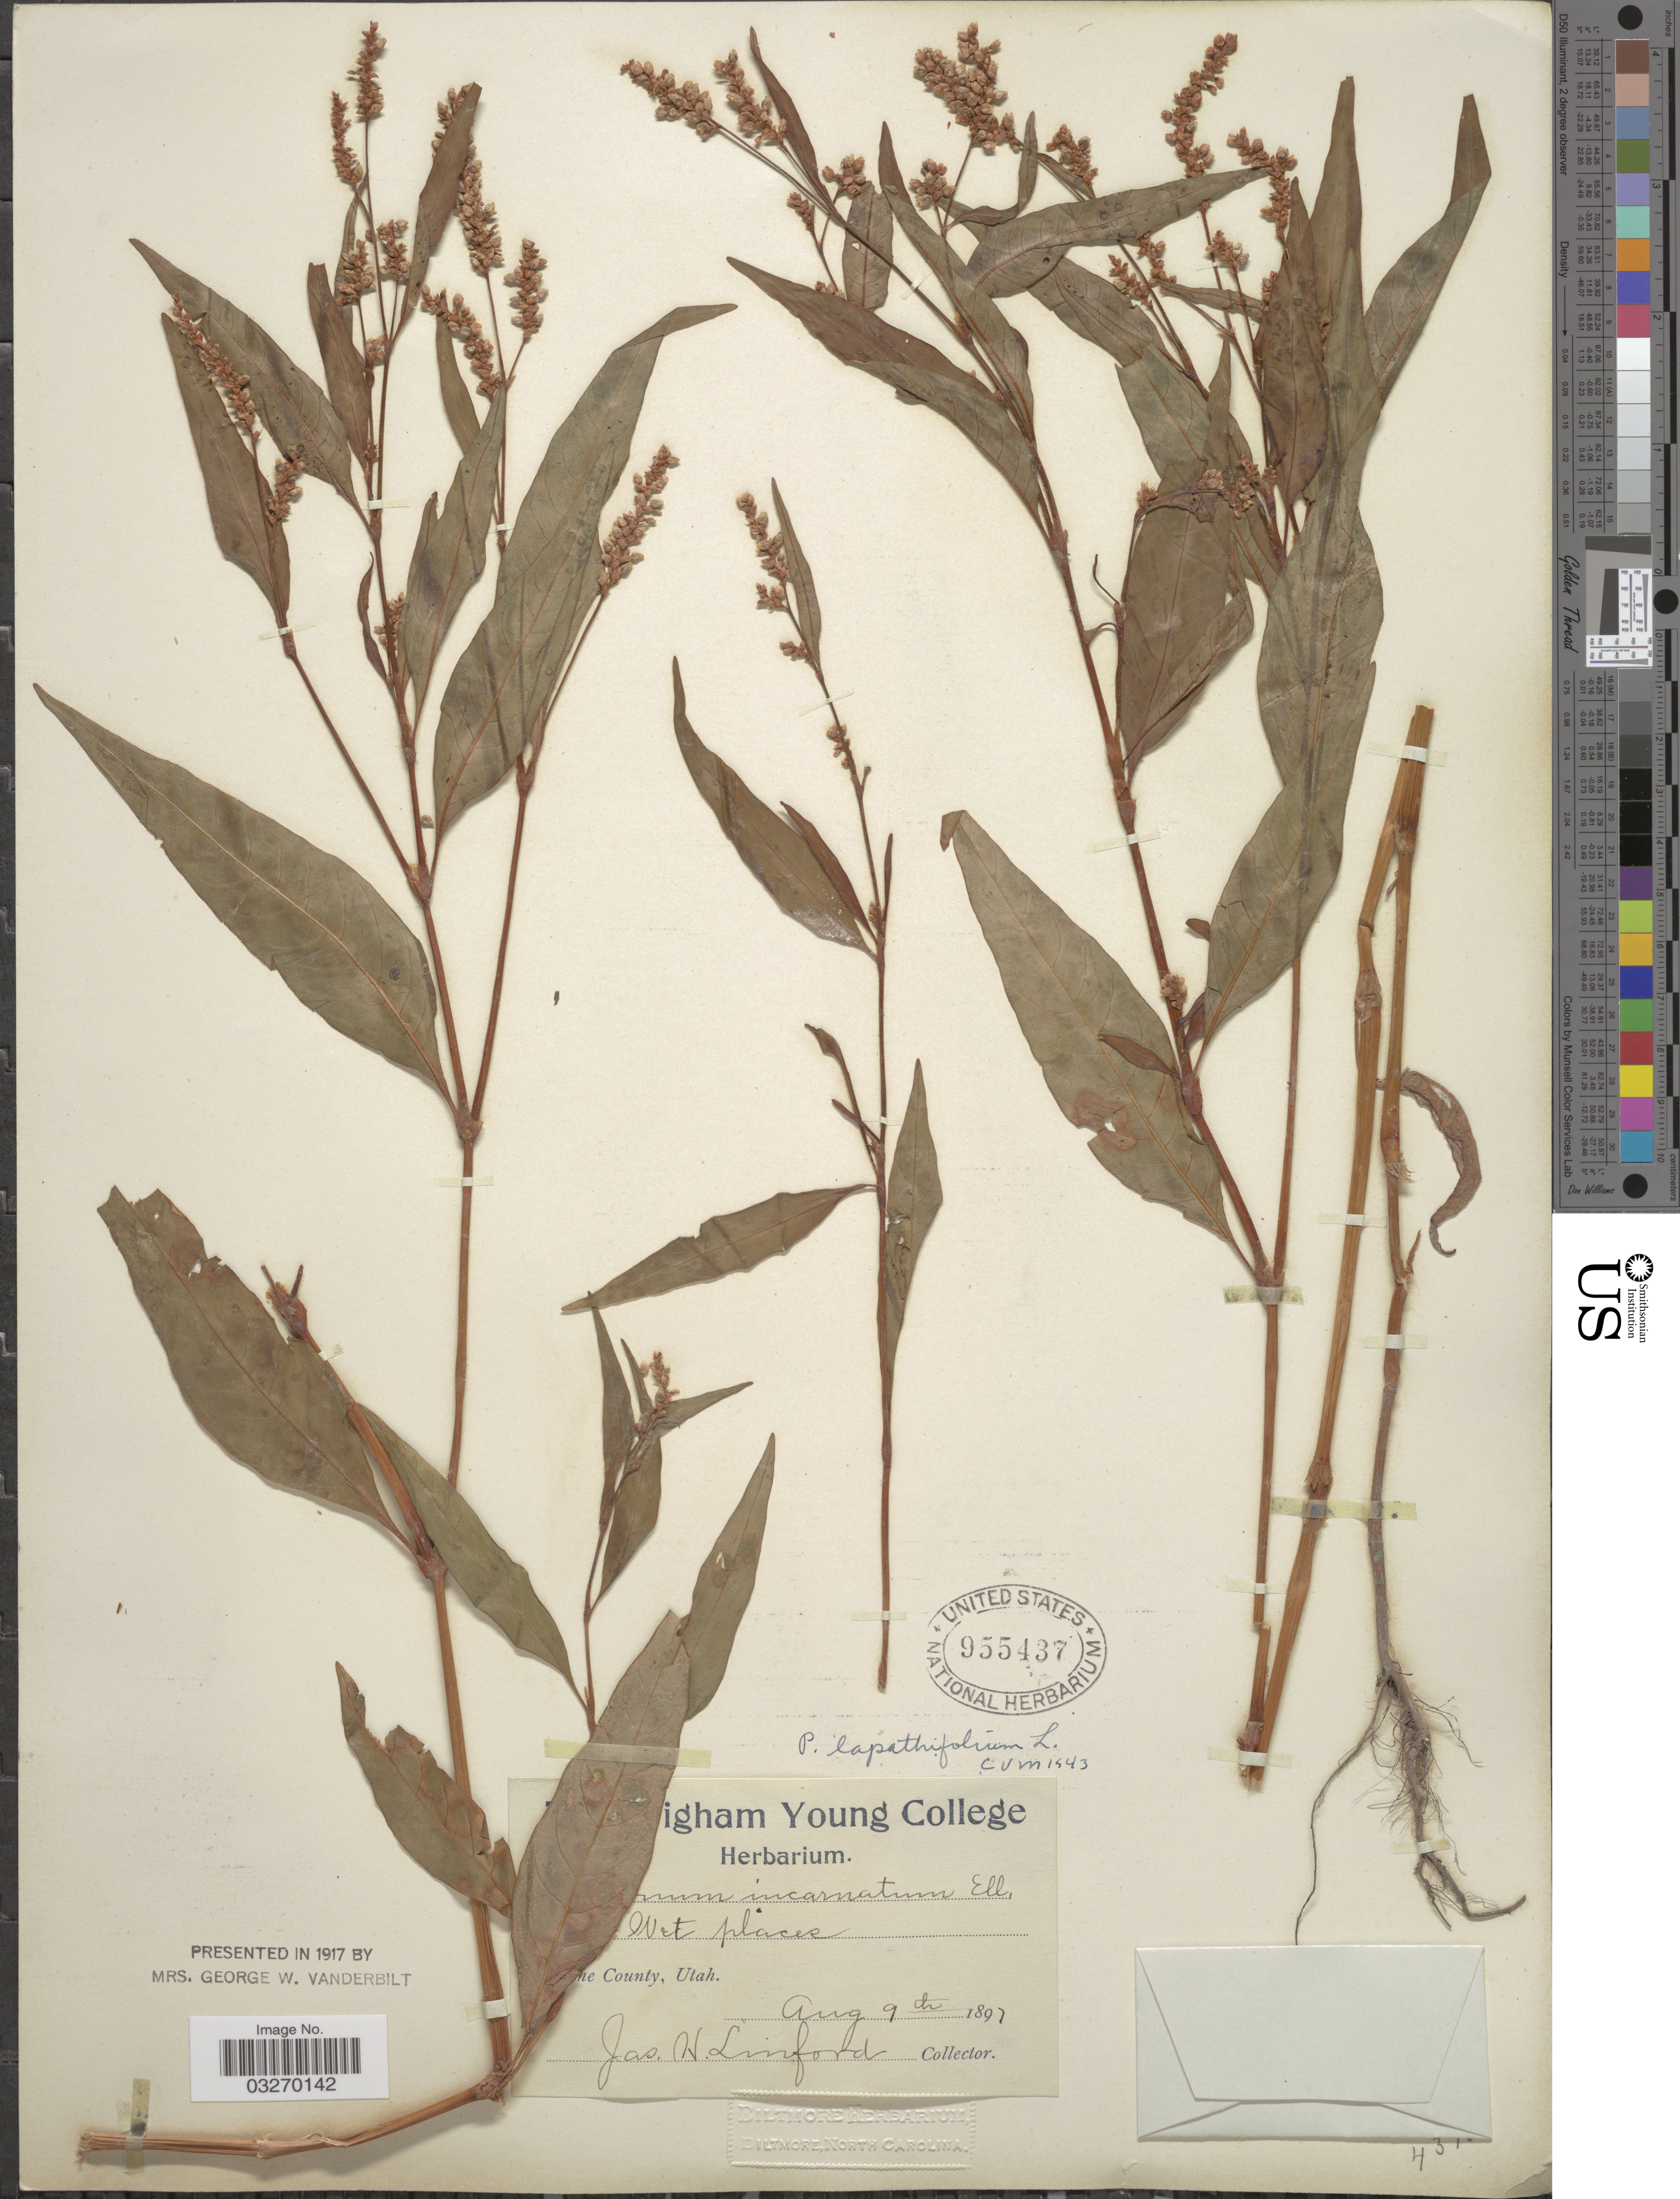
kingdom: Plantae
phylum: Tracheophyta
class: Magnoliopsida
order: Caryophyllales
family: Polygonaceae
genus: Persicaria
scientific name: Persicaria lapathifolia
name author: (L.) Delarbre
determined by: Atha, D. E.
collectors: J. Linford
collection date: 1897-08-09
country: United States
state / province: Utah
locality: The County.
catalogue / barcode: US 955437